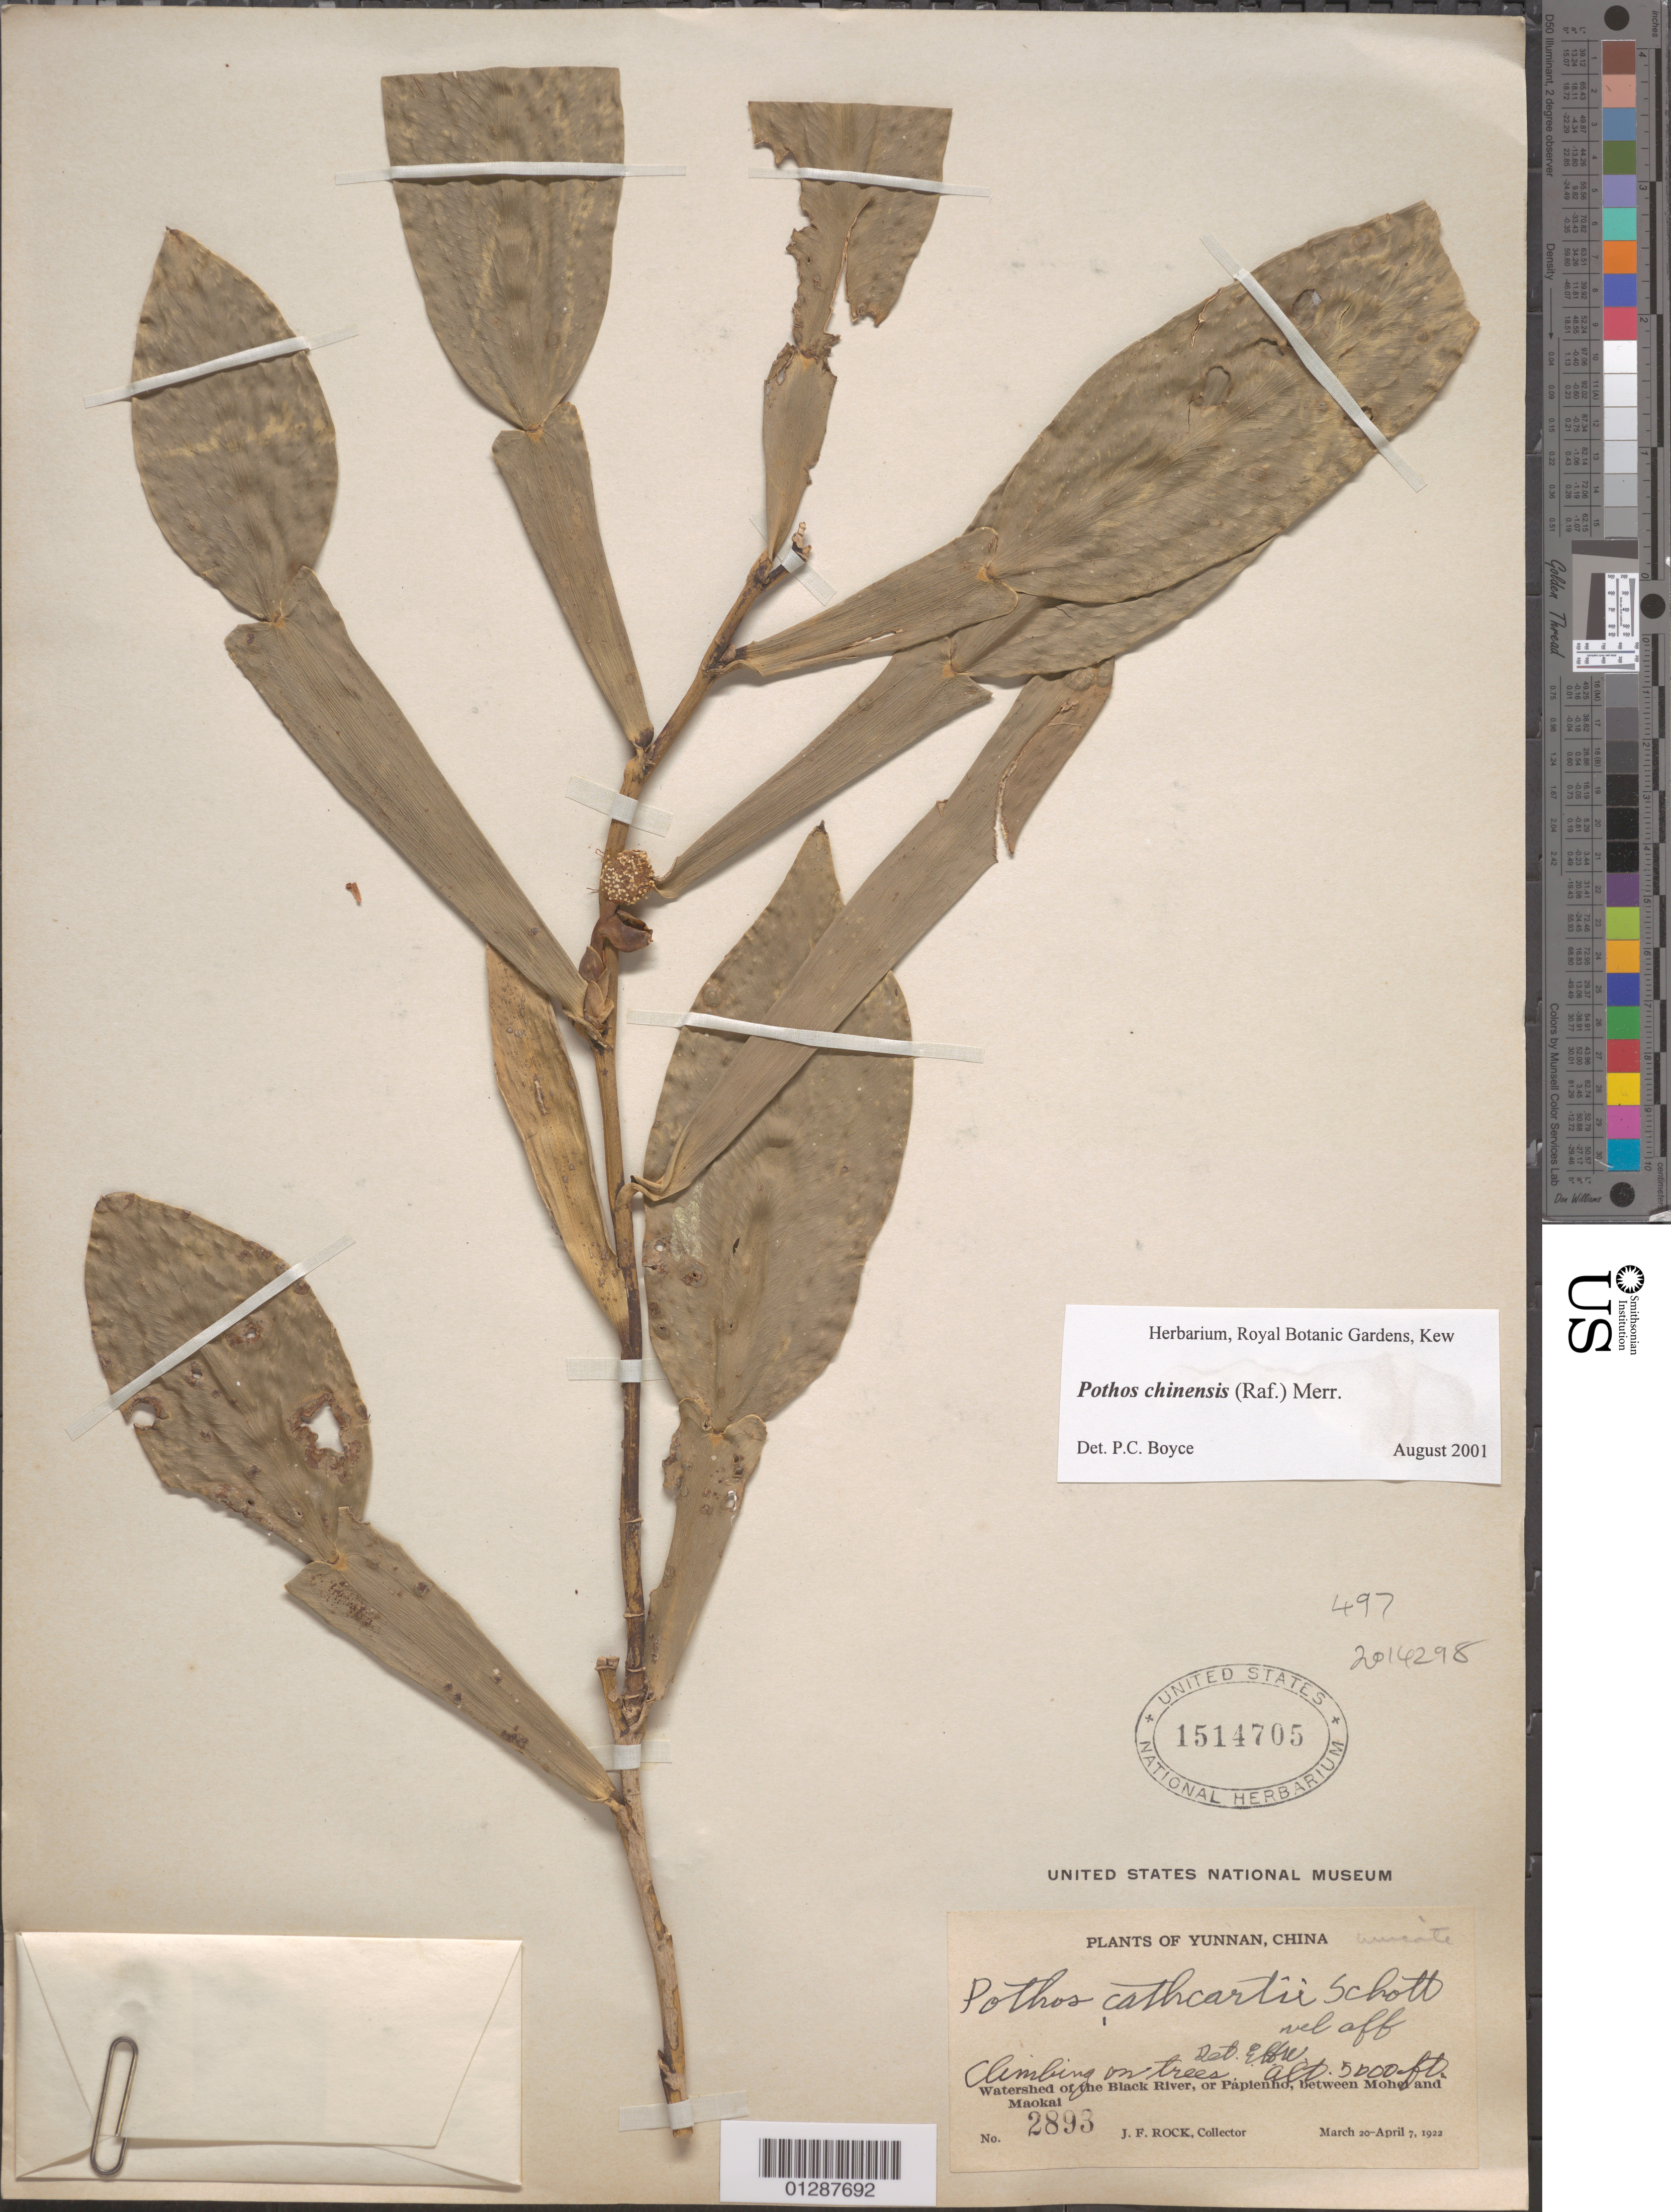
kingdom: Plantae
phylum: Tracheophyta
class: Liliopsida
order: Alismatales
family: Araceae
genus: Pothos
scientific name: Pothos chinensis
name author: (Raf.) Merr.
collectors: J. Rock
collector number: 2893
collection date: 1922-03-20/1922-04-07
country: China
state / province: Yunnan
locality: Watershed of the Black River, or Papienho, between Mohei and Maokai.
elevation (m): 1524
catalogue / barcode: US 1514705